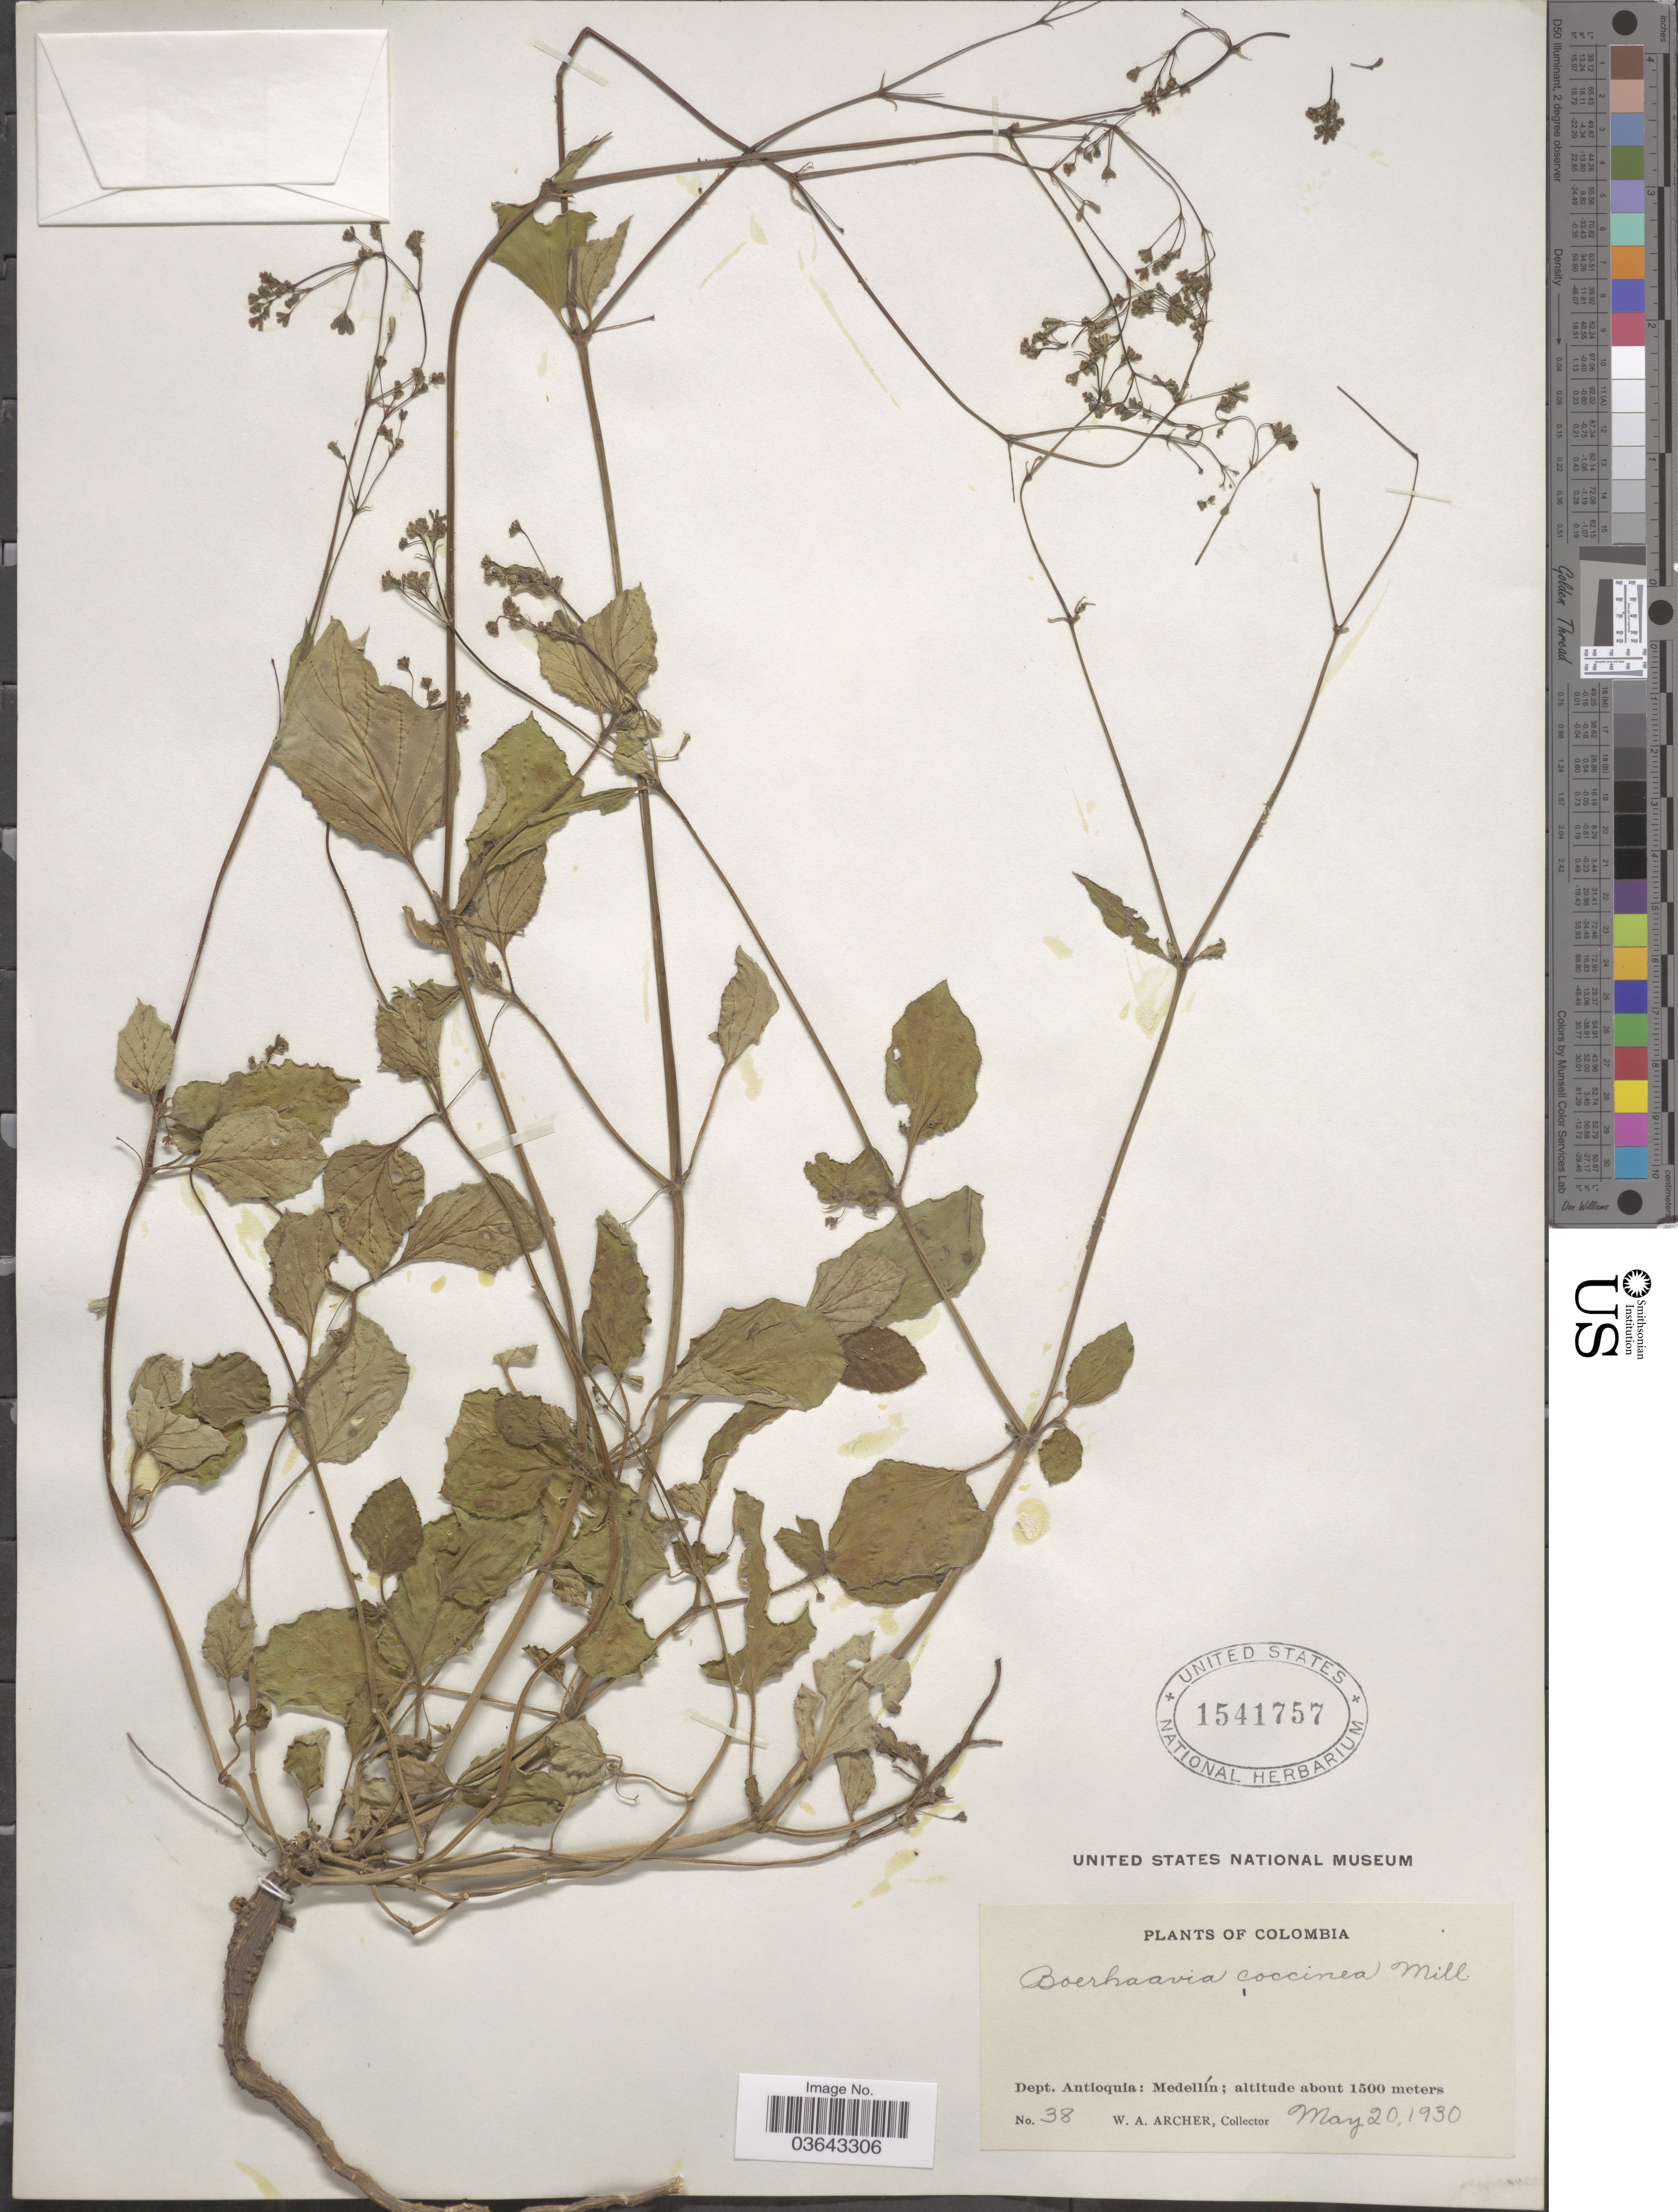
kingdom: Plantae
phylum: Tracheophyta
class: Magnoliopsida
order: Caryophyllales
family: Nyctaginaceae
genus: Boerhavia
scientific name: Boerhavia diffusa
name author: L.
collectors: W. Archer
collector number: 38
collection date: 1930-05-20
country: Colombia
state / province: Antioquia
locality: Dept. Antioquia: Medellín.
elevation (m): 1500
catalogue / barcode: US 1541757